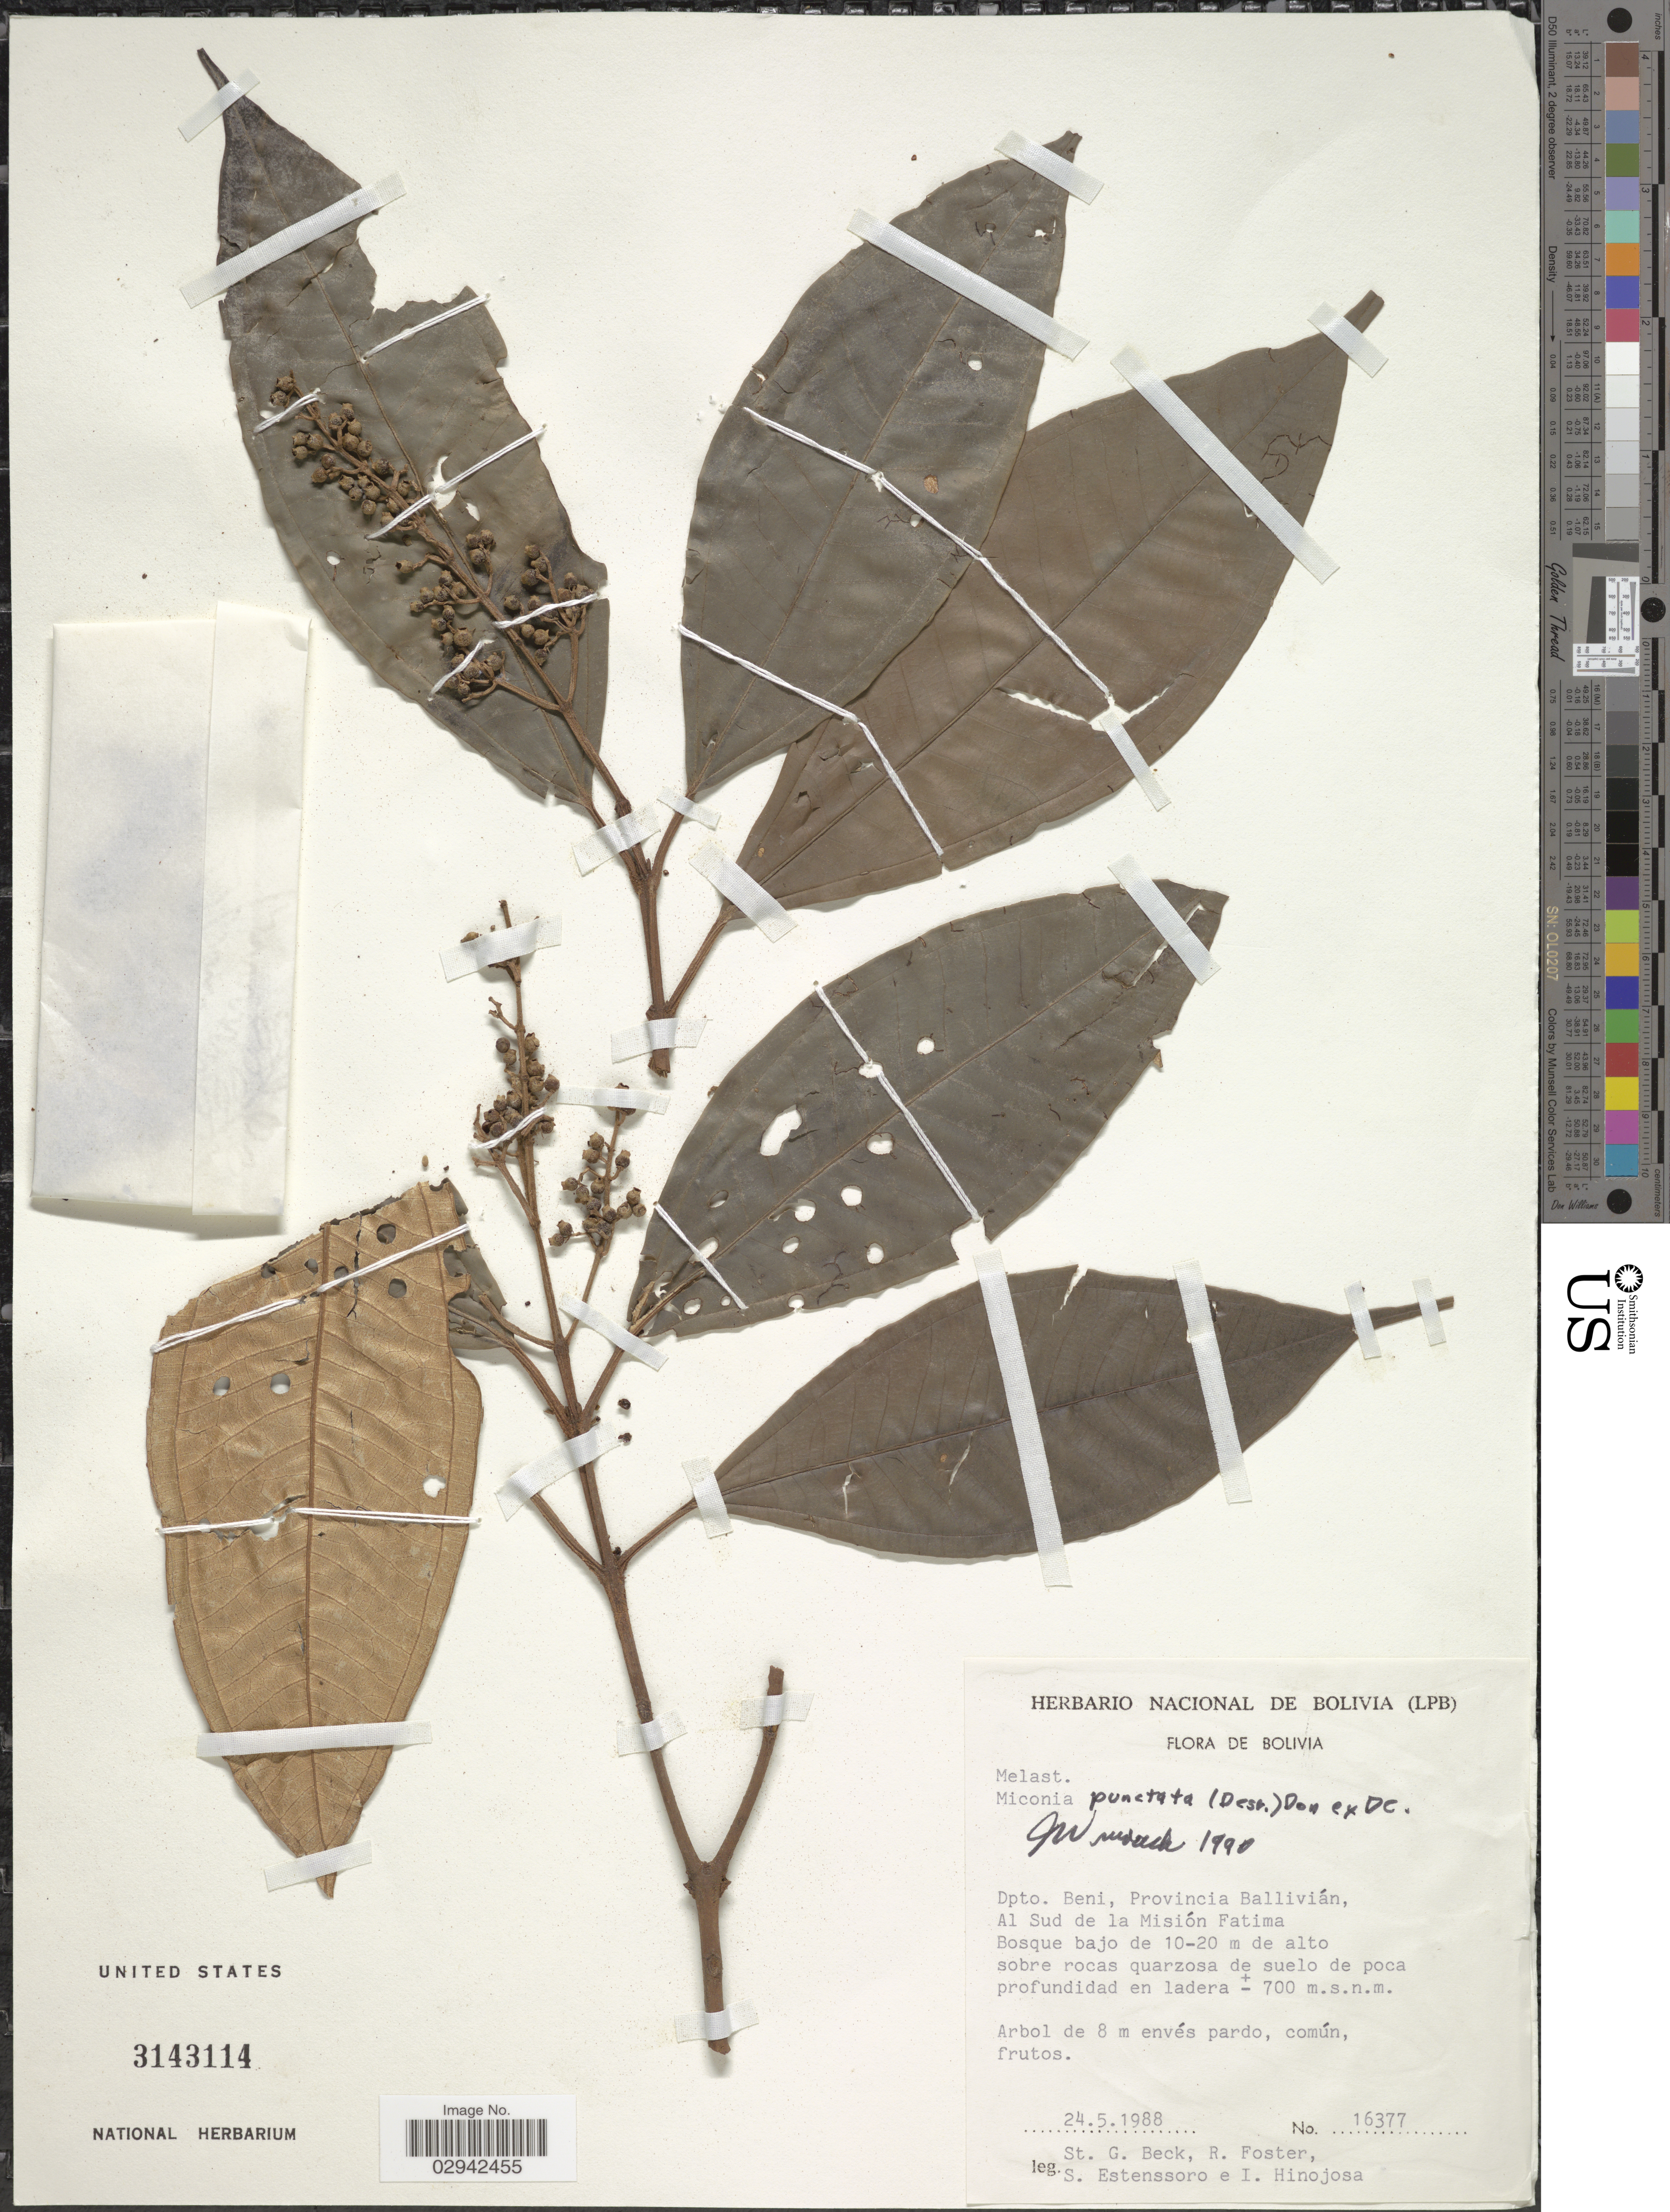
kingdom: Plantae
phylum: Tracheophyta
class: Magnoliopsida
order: Myrtales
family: Melastomataceae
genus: Miconia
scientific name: Miconia punctata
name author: (Desr.) D. Don ex DC.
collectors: S. G. Beck, R. Foster, S. Estenssoro & I. Hinojosa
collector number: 16377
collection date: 1988-05-24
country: Bolivia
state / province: Beni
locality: Dpto. Beni, Provincia Ballivián, Al sud de la Misión Fatima.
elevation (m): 700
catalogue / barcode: US 3143114